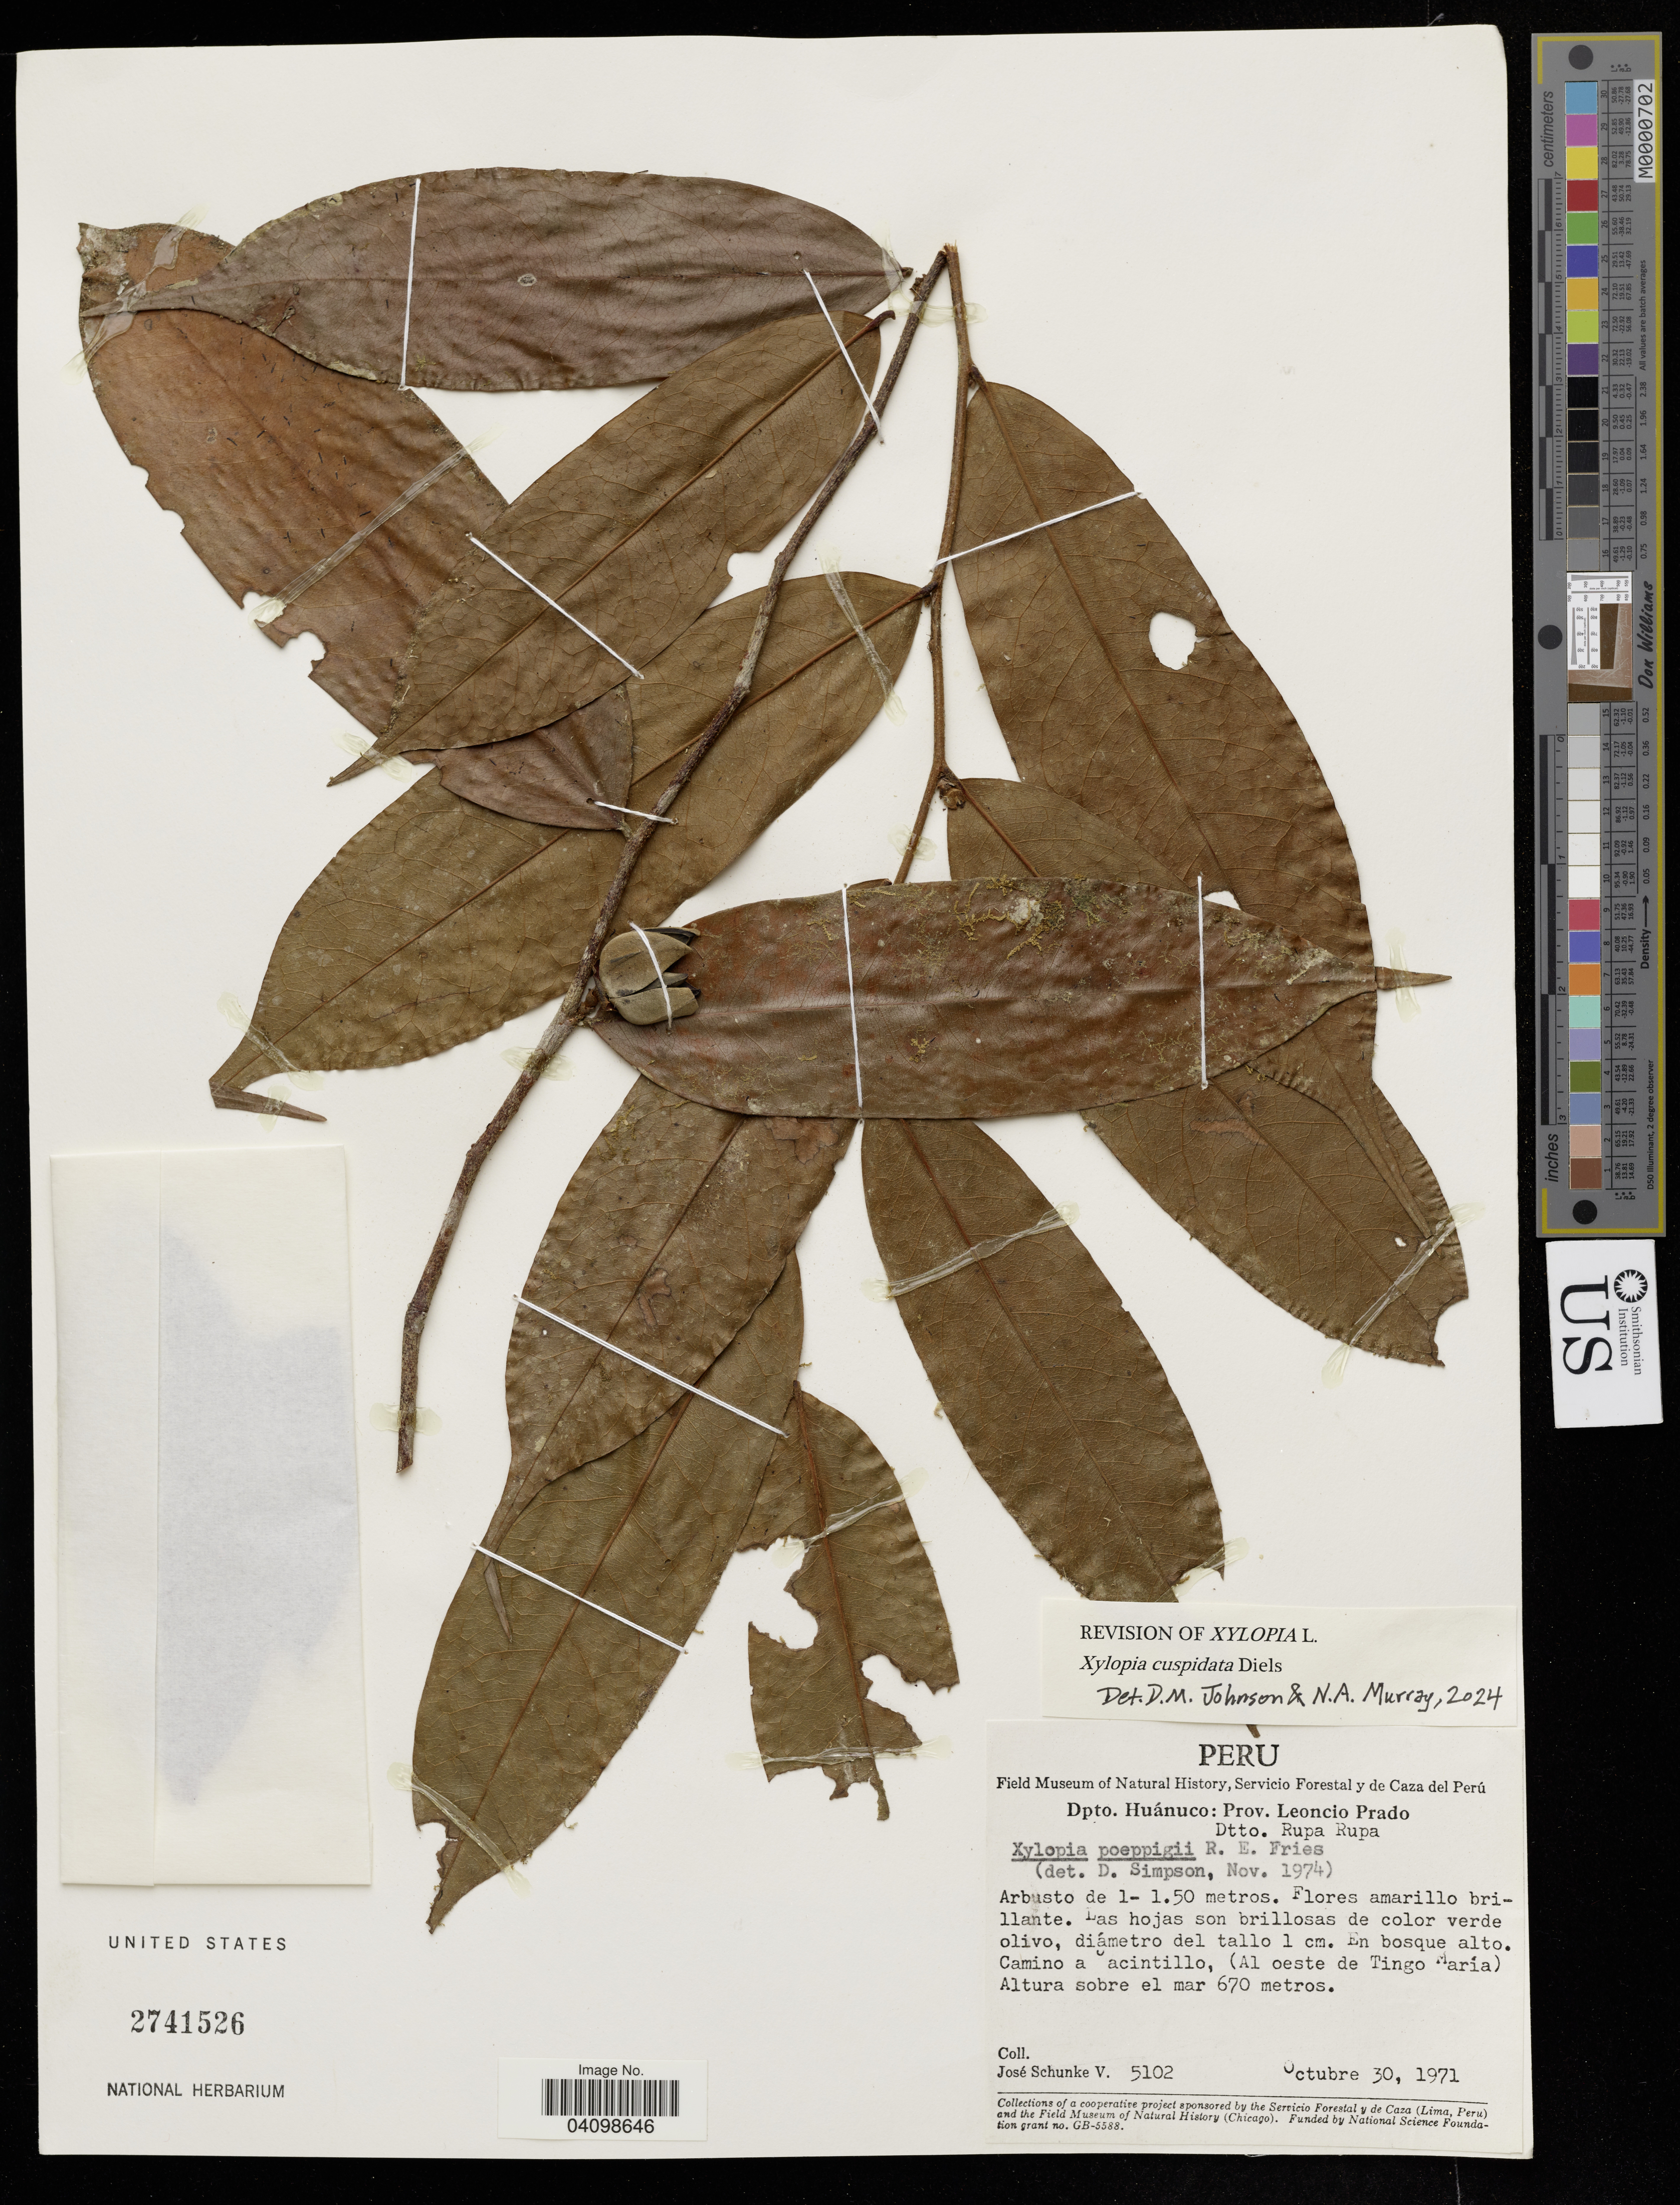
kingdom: Plantae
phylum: Tracheophyta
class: Magnoliopsida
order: Magnoliales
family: Annonaceae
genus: Xylopia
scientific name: Xylopia cuspidata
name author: Diels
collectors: J. Schunke Vigo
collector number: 5102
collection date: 1971-10-30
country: Peru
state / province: Huánuco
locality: Prov. Leoncio Prado. Dtto. Rupa Rupa.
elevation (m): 670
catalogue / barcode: US 2741526